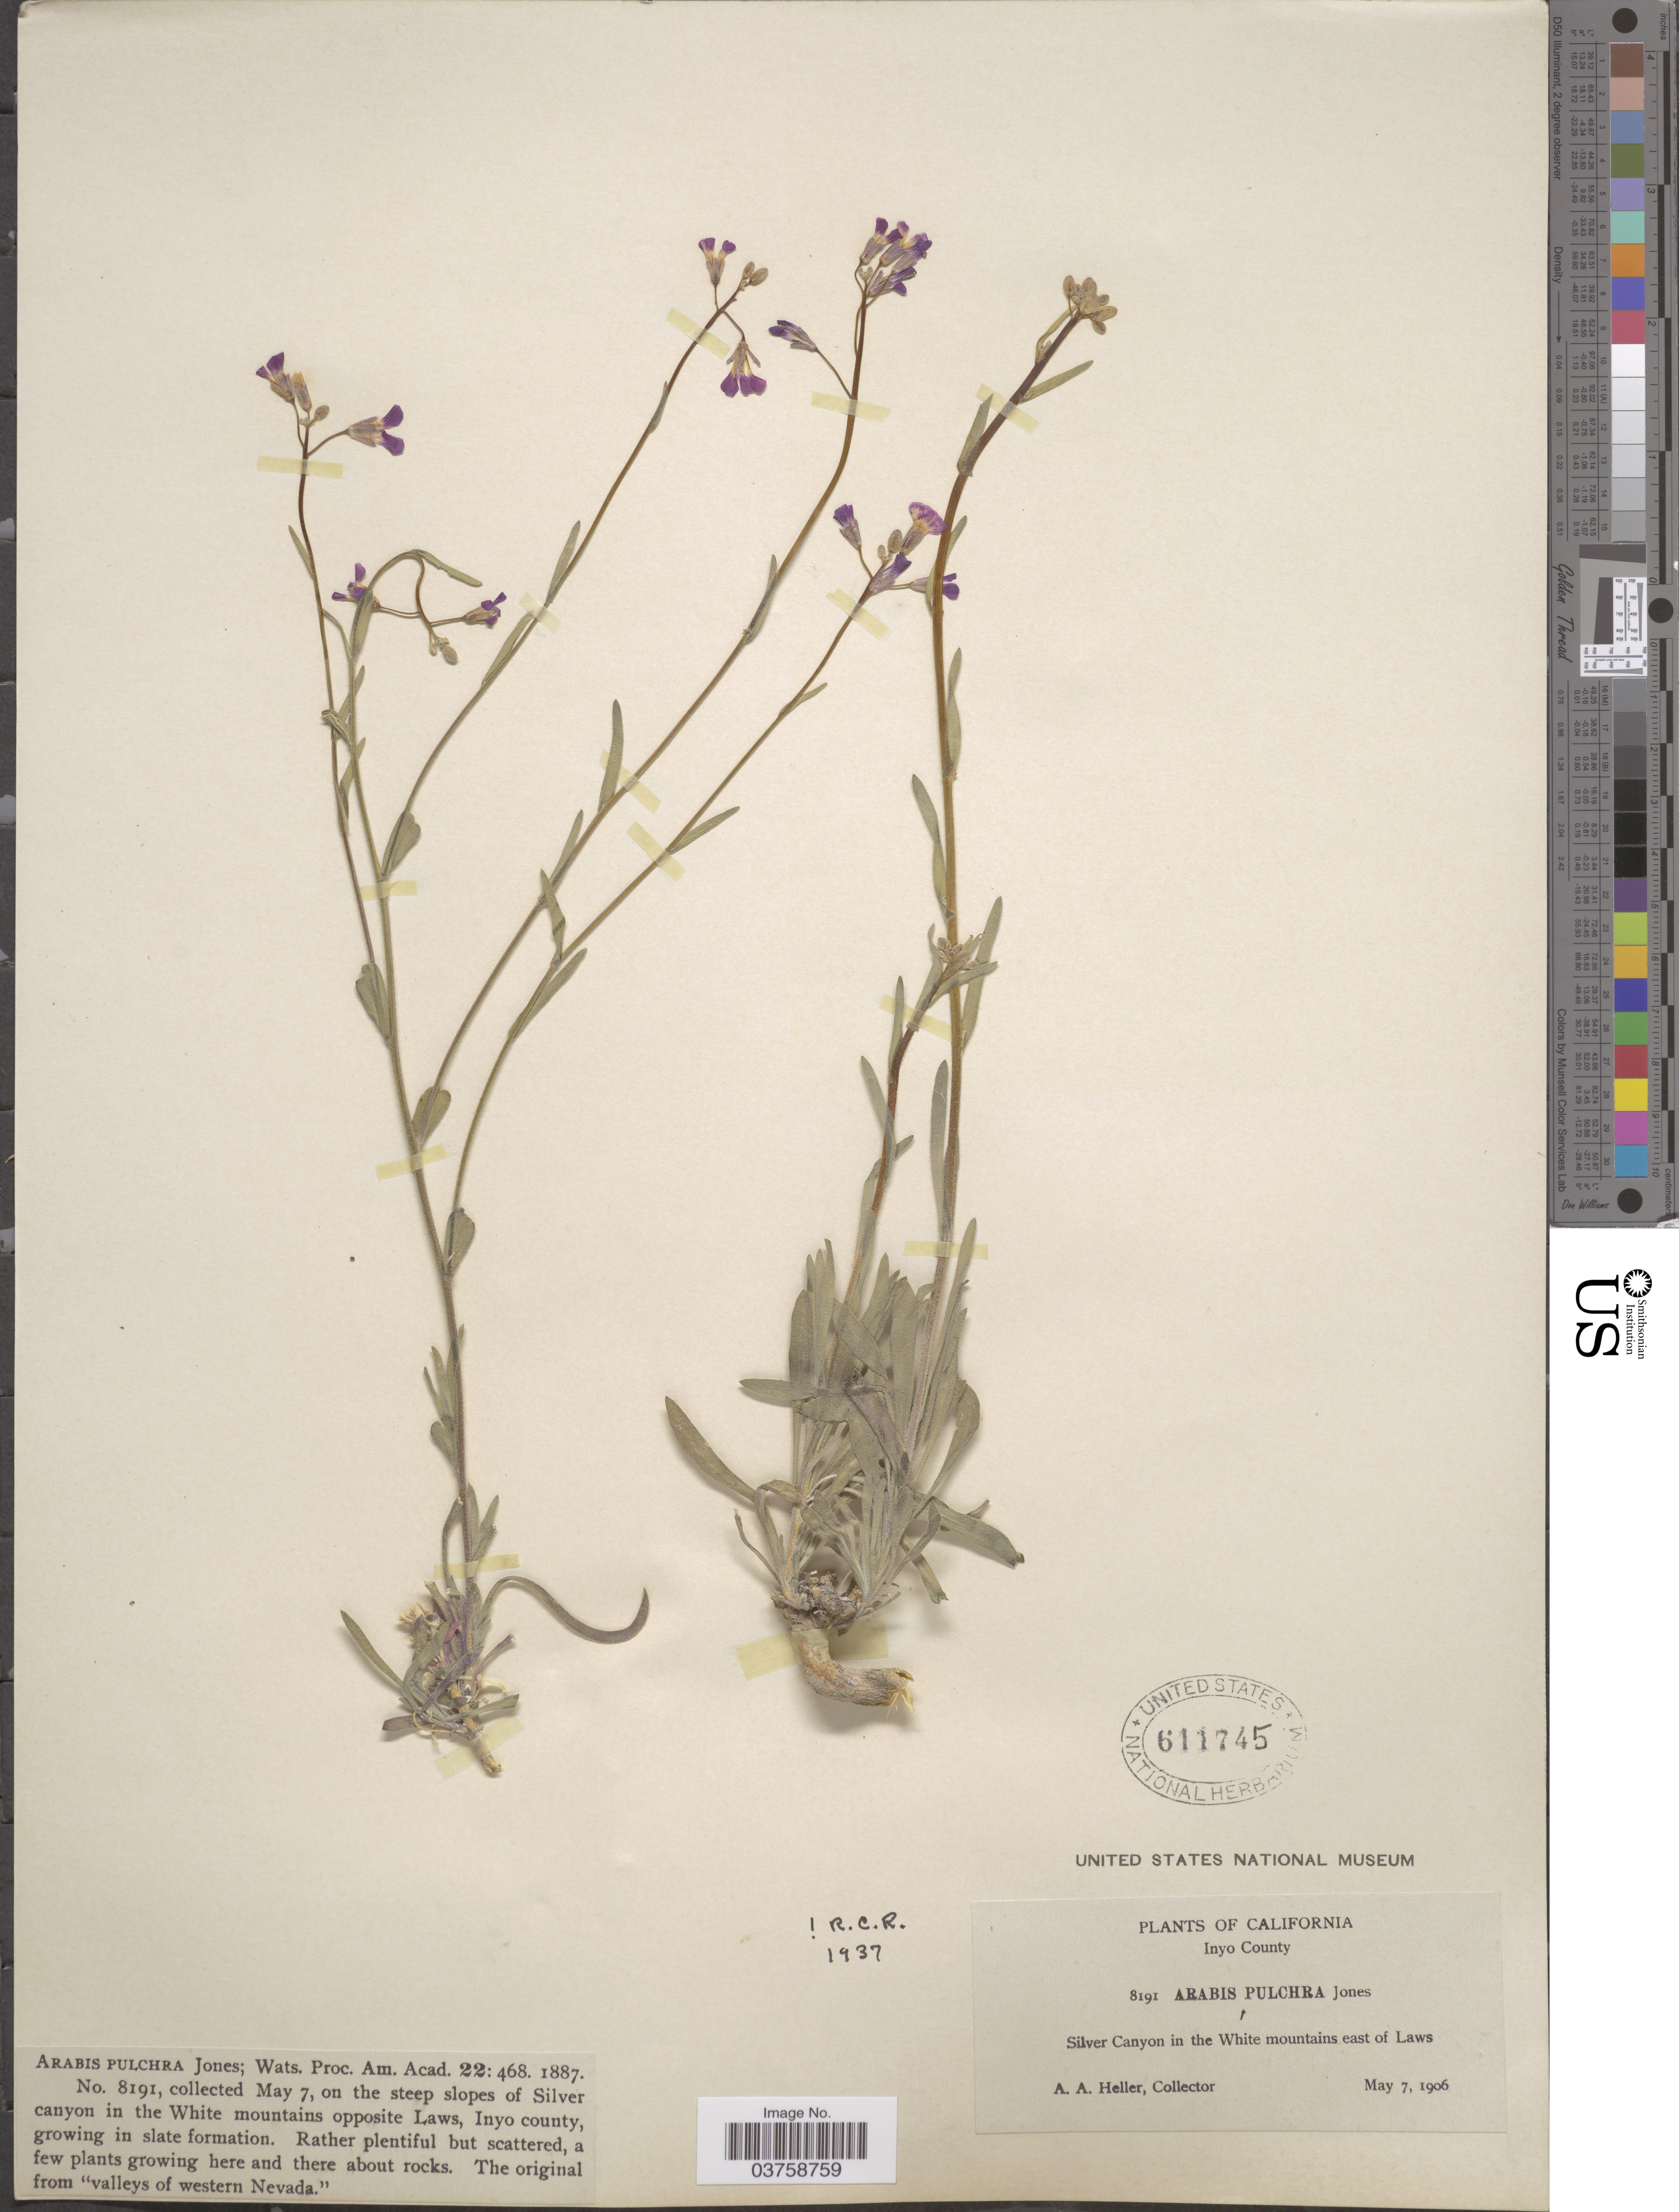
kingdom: Plantae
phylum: Tracheophyta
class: Magnoliopsida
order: Brassicales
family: Brassicaceae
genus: Arabis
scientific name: Arabis pulchra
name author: M.E. Jones ex S. Watson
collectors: A. A. Heller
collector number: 8191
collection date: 1906-05-07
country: United States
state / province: California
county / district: Inyo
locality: Inyo County. Silver Canyon in the White mountains east of Laws. On the steep slopes of Silver canyon in the White Mountains opposite Laws.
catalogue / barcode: US 611745